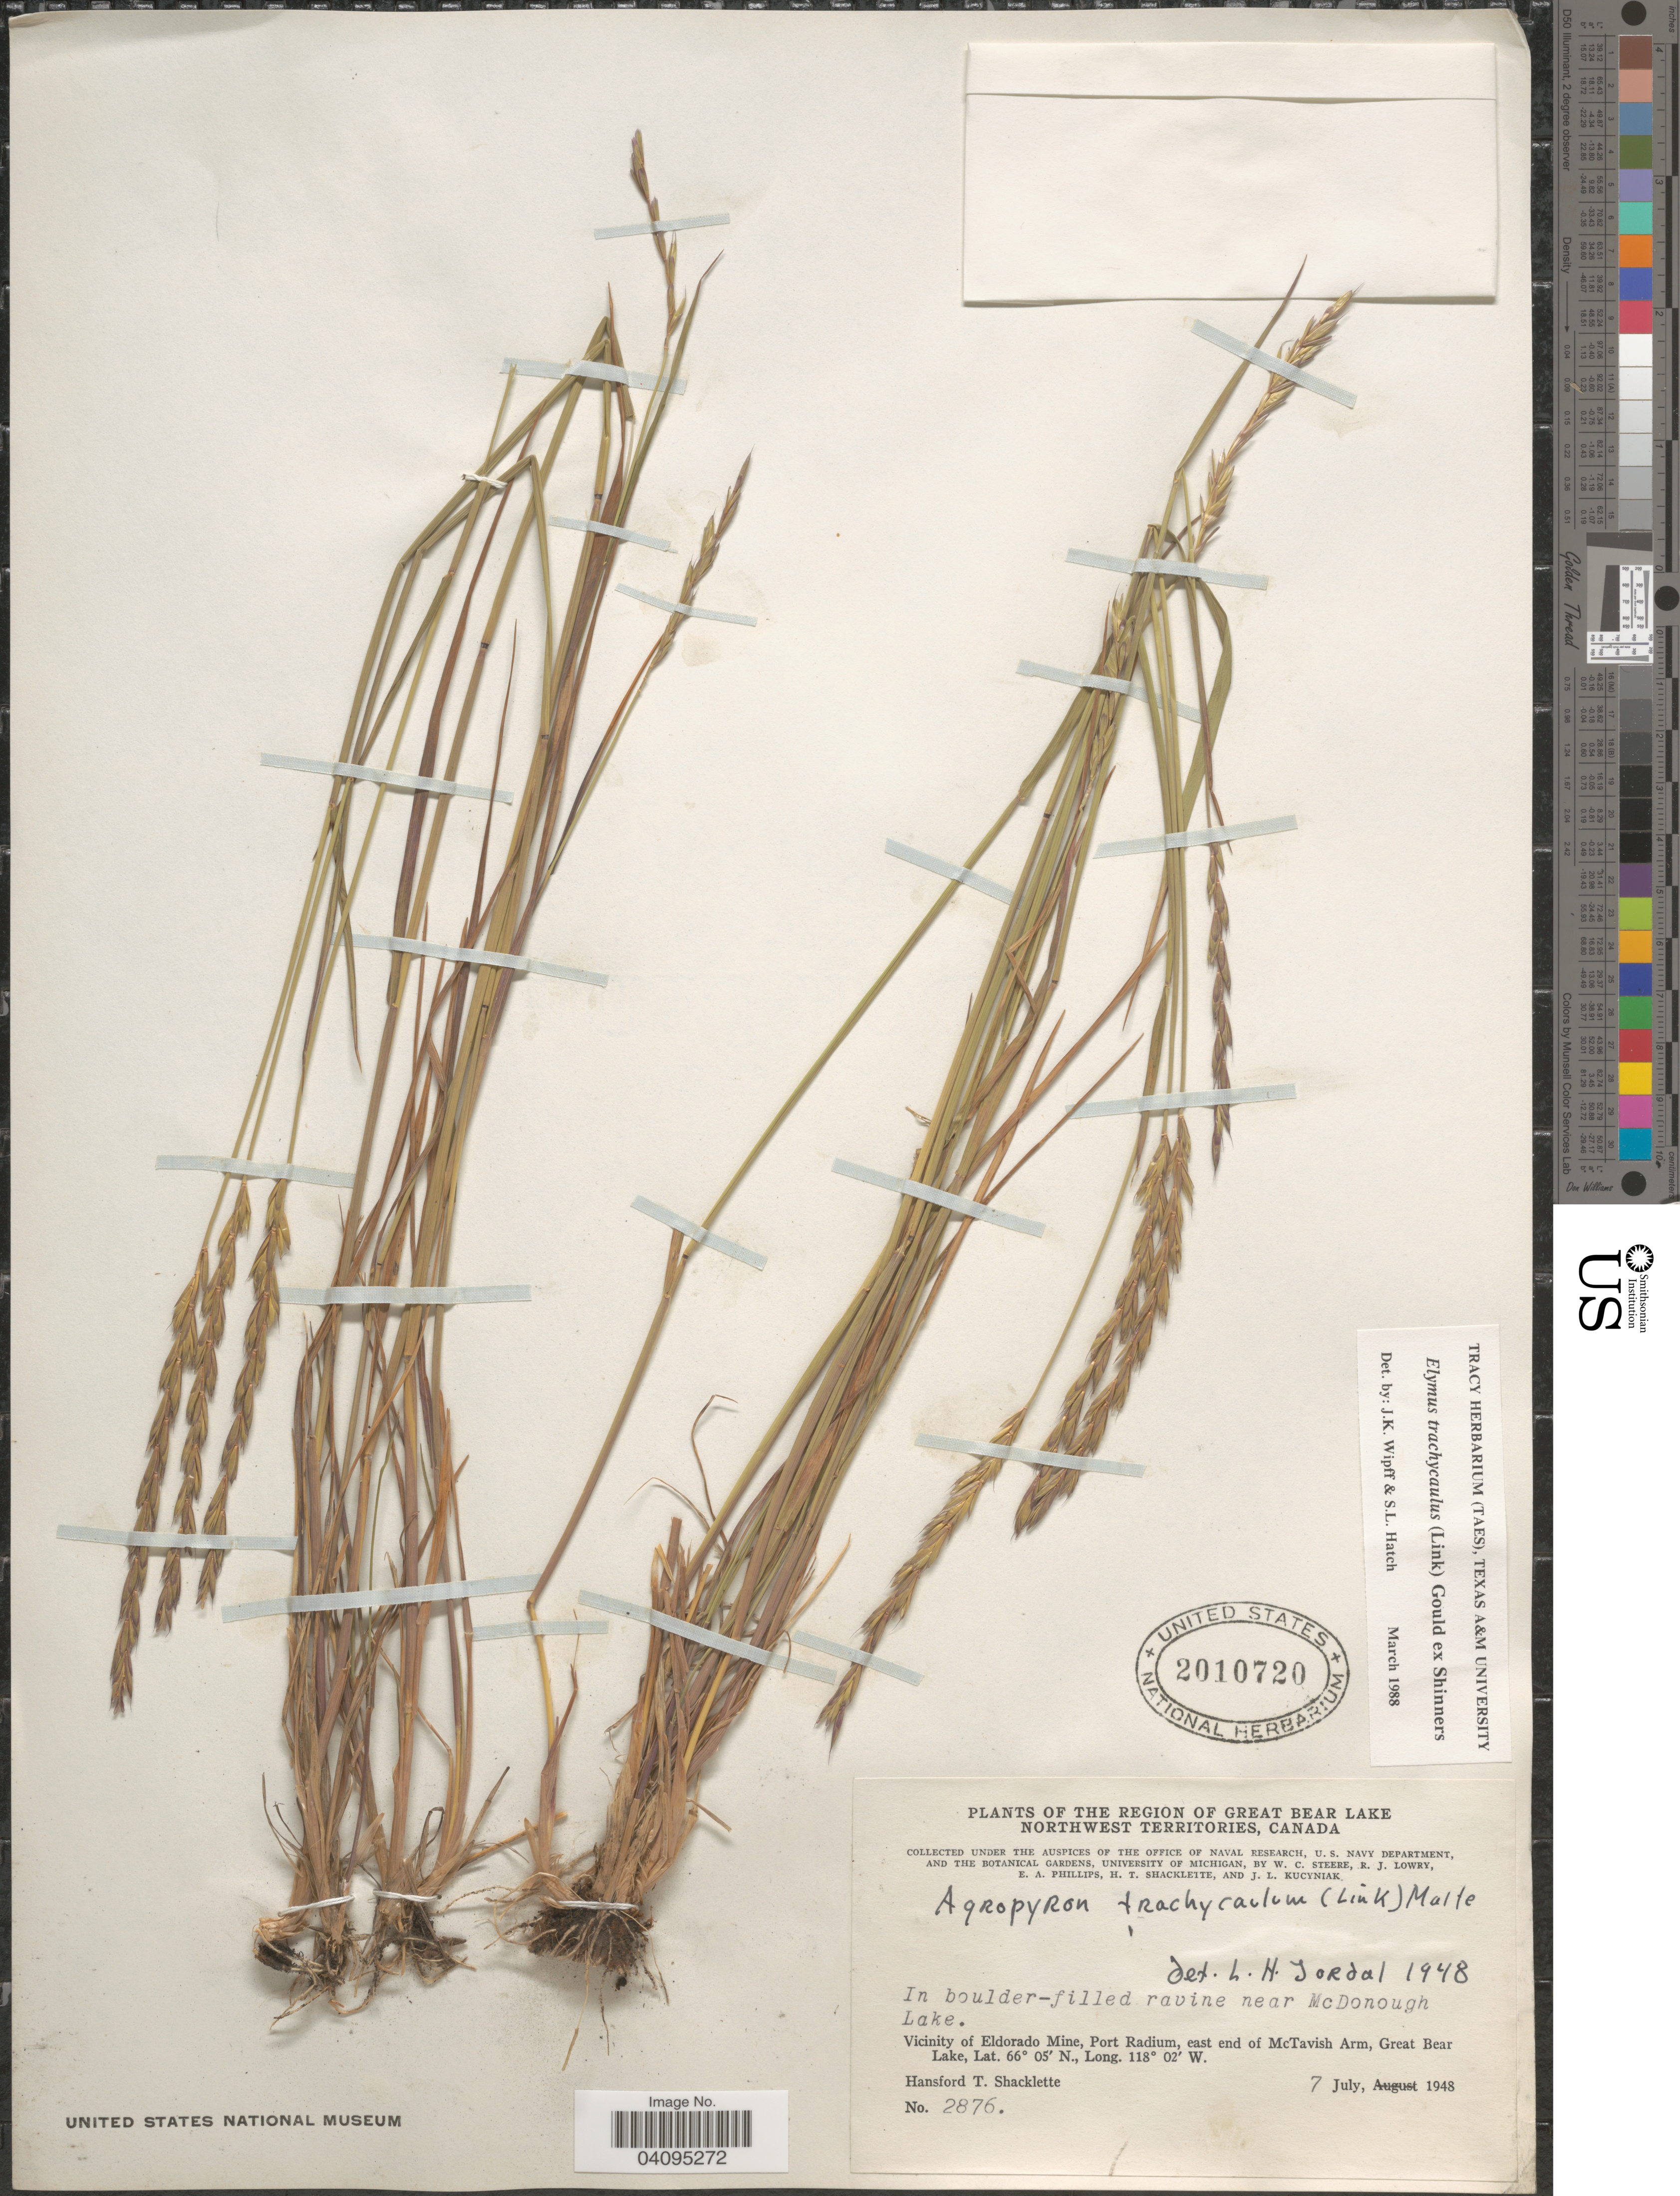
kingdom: Plantae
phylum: Tracheophyta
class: Liliopsida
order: Poales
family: Poaceae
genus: Elymus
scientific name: Elymus trachycaulus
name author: (Link) Gould ex Shinners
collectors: H. Shacklette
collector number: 2876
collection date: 1948-07-07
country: Canada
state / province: Northwest Territories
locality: The Region of Great Bear Lake. In boulder-filled ravine near McDonough Lake. Vicinity of Eldorado Mine, Port Radium, east end of McTavish Arm, Great Bear Lake.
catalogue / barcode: US 2010720